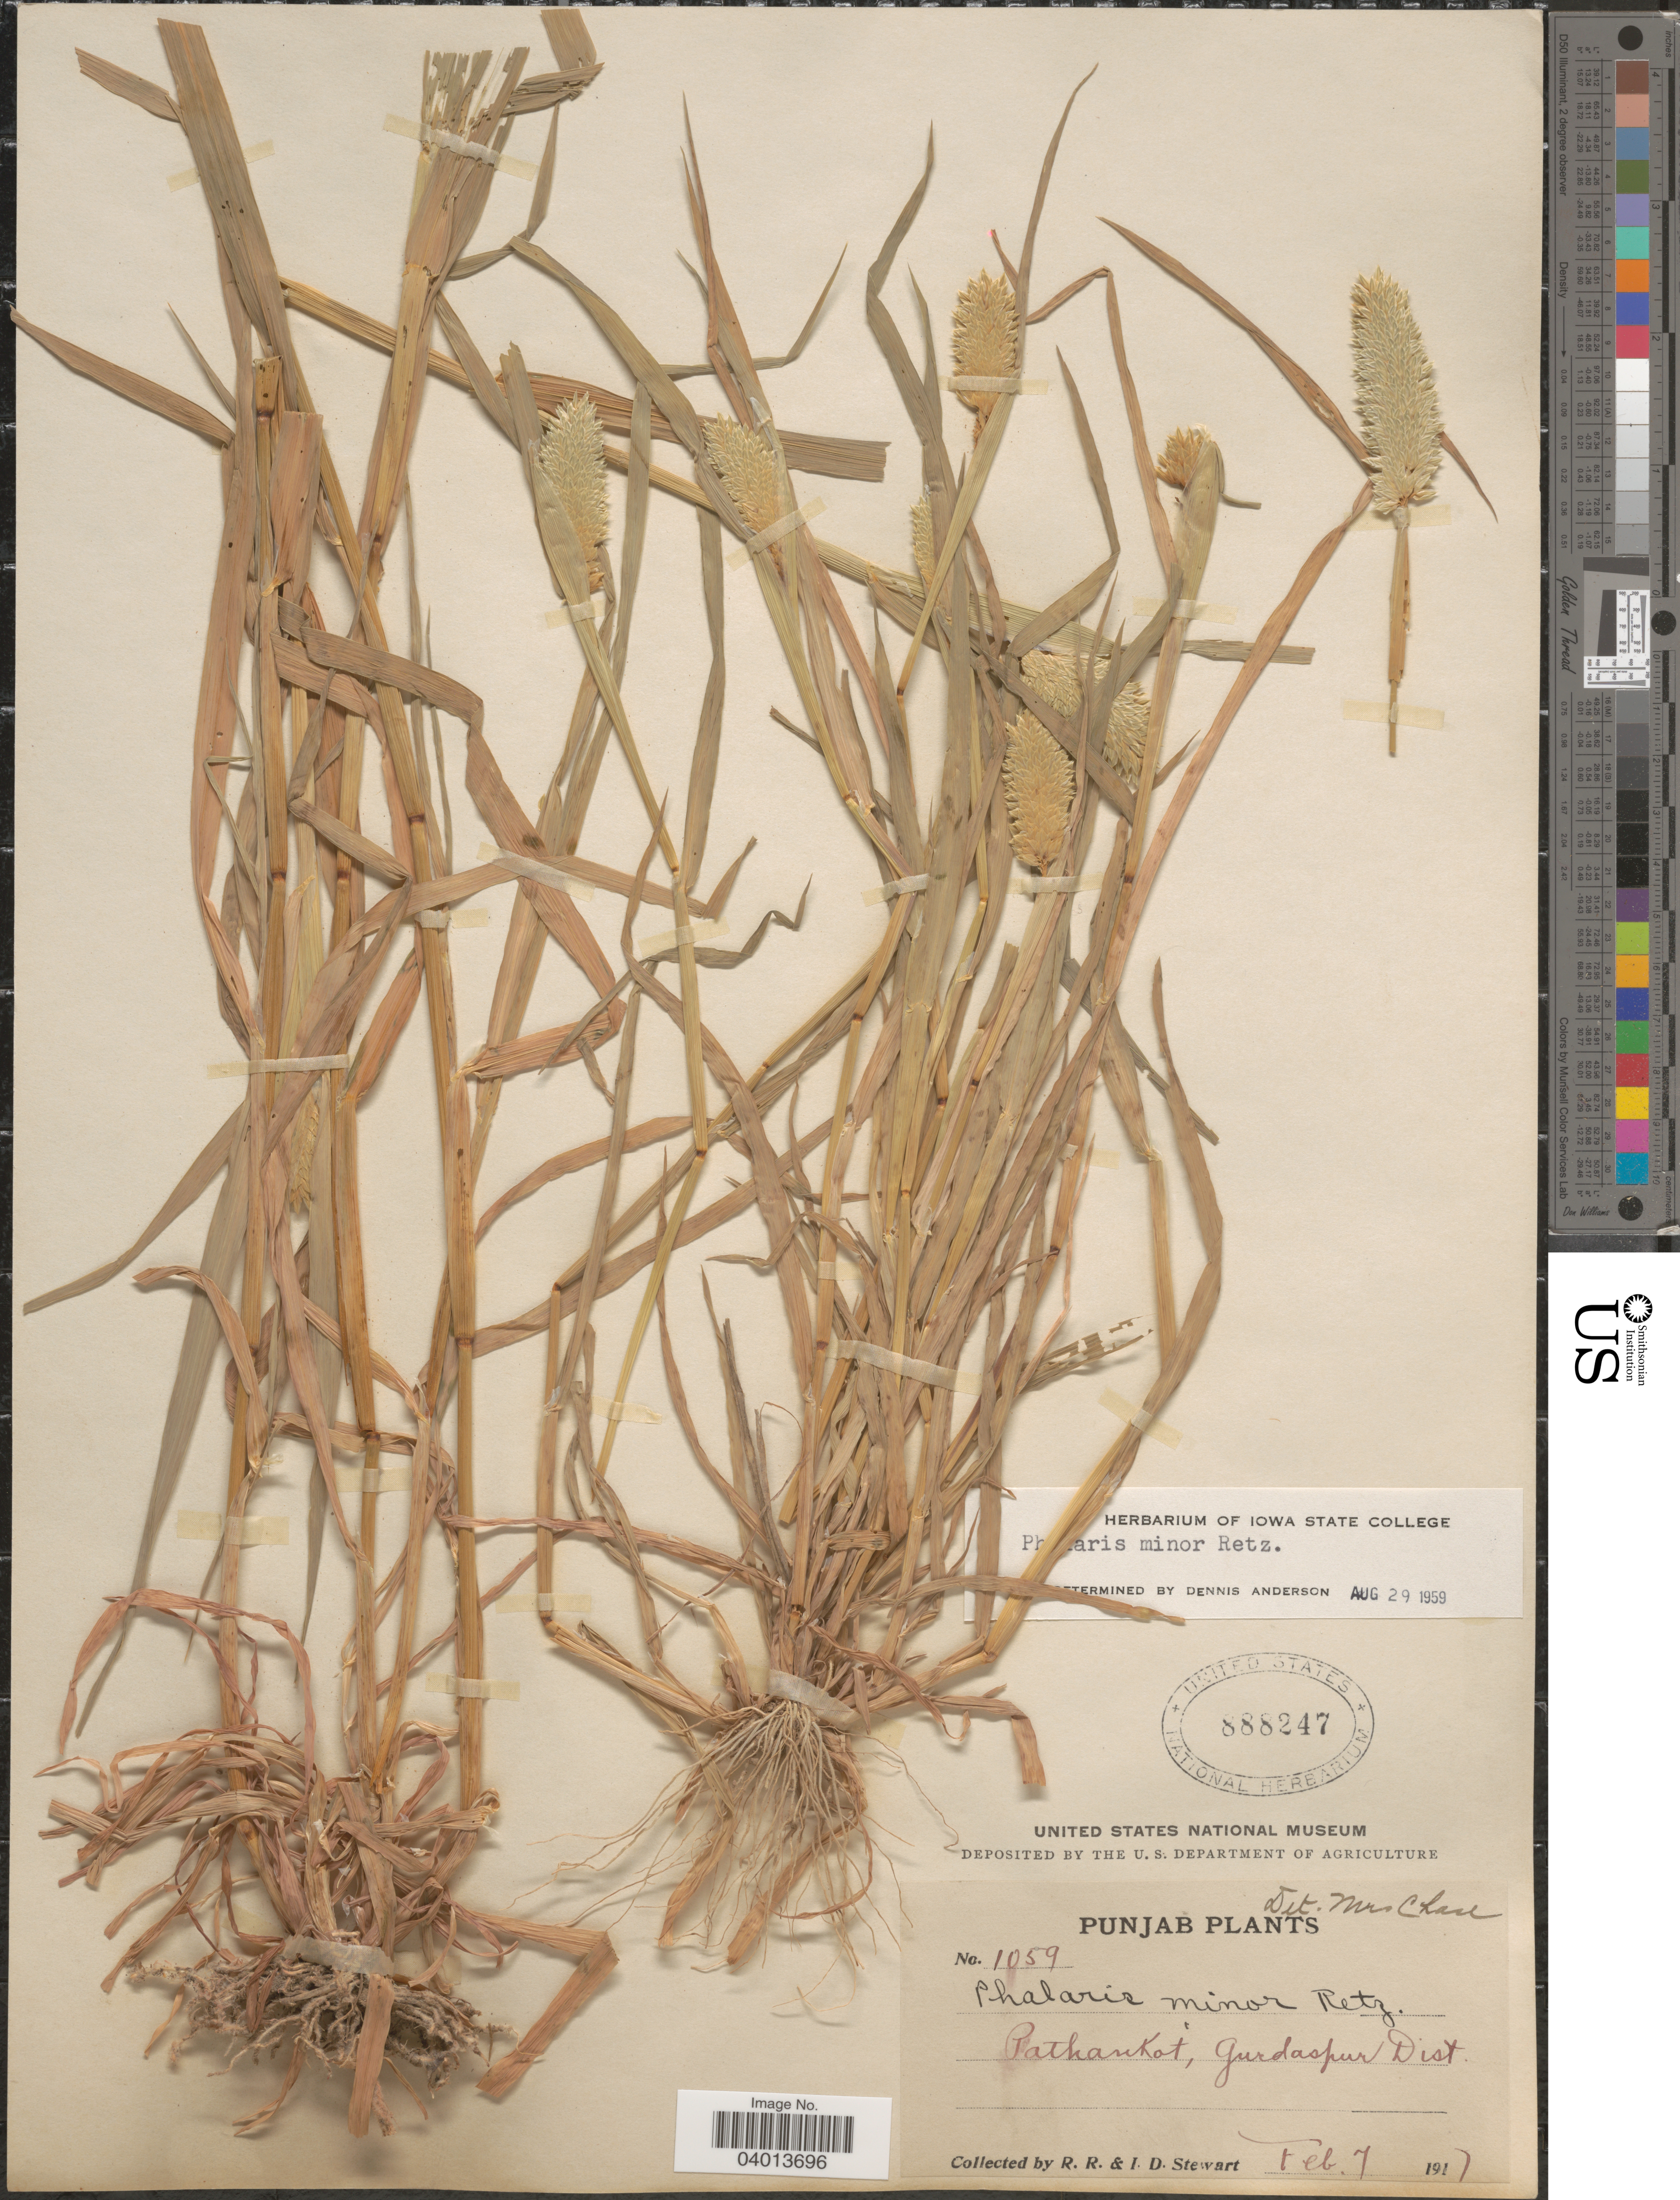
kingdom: Plantae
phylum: Tracheophyta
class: Liliopsida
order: Poales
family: Poaceae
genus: Phalaris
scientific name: Phalaris minor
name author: Retz.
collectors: R. Stewart & I. Stewart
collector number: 1059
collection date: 1917-02-07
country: India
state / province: Punjab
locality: Pathankot, Gurdaspur Dist.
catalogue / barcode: US 888247